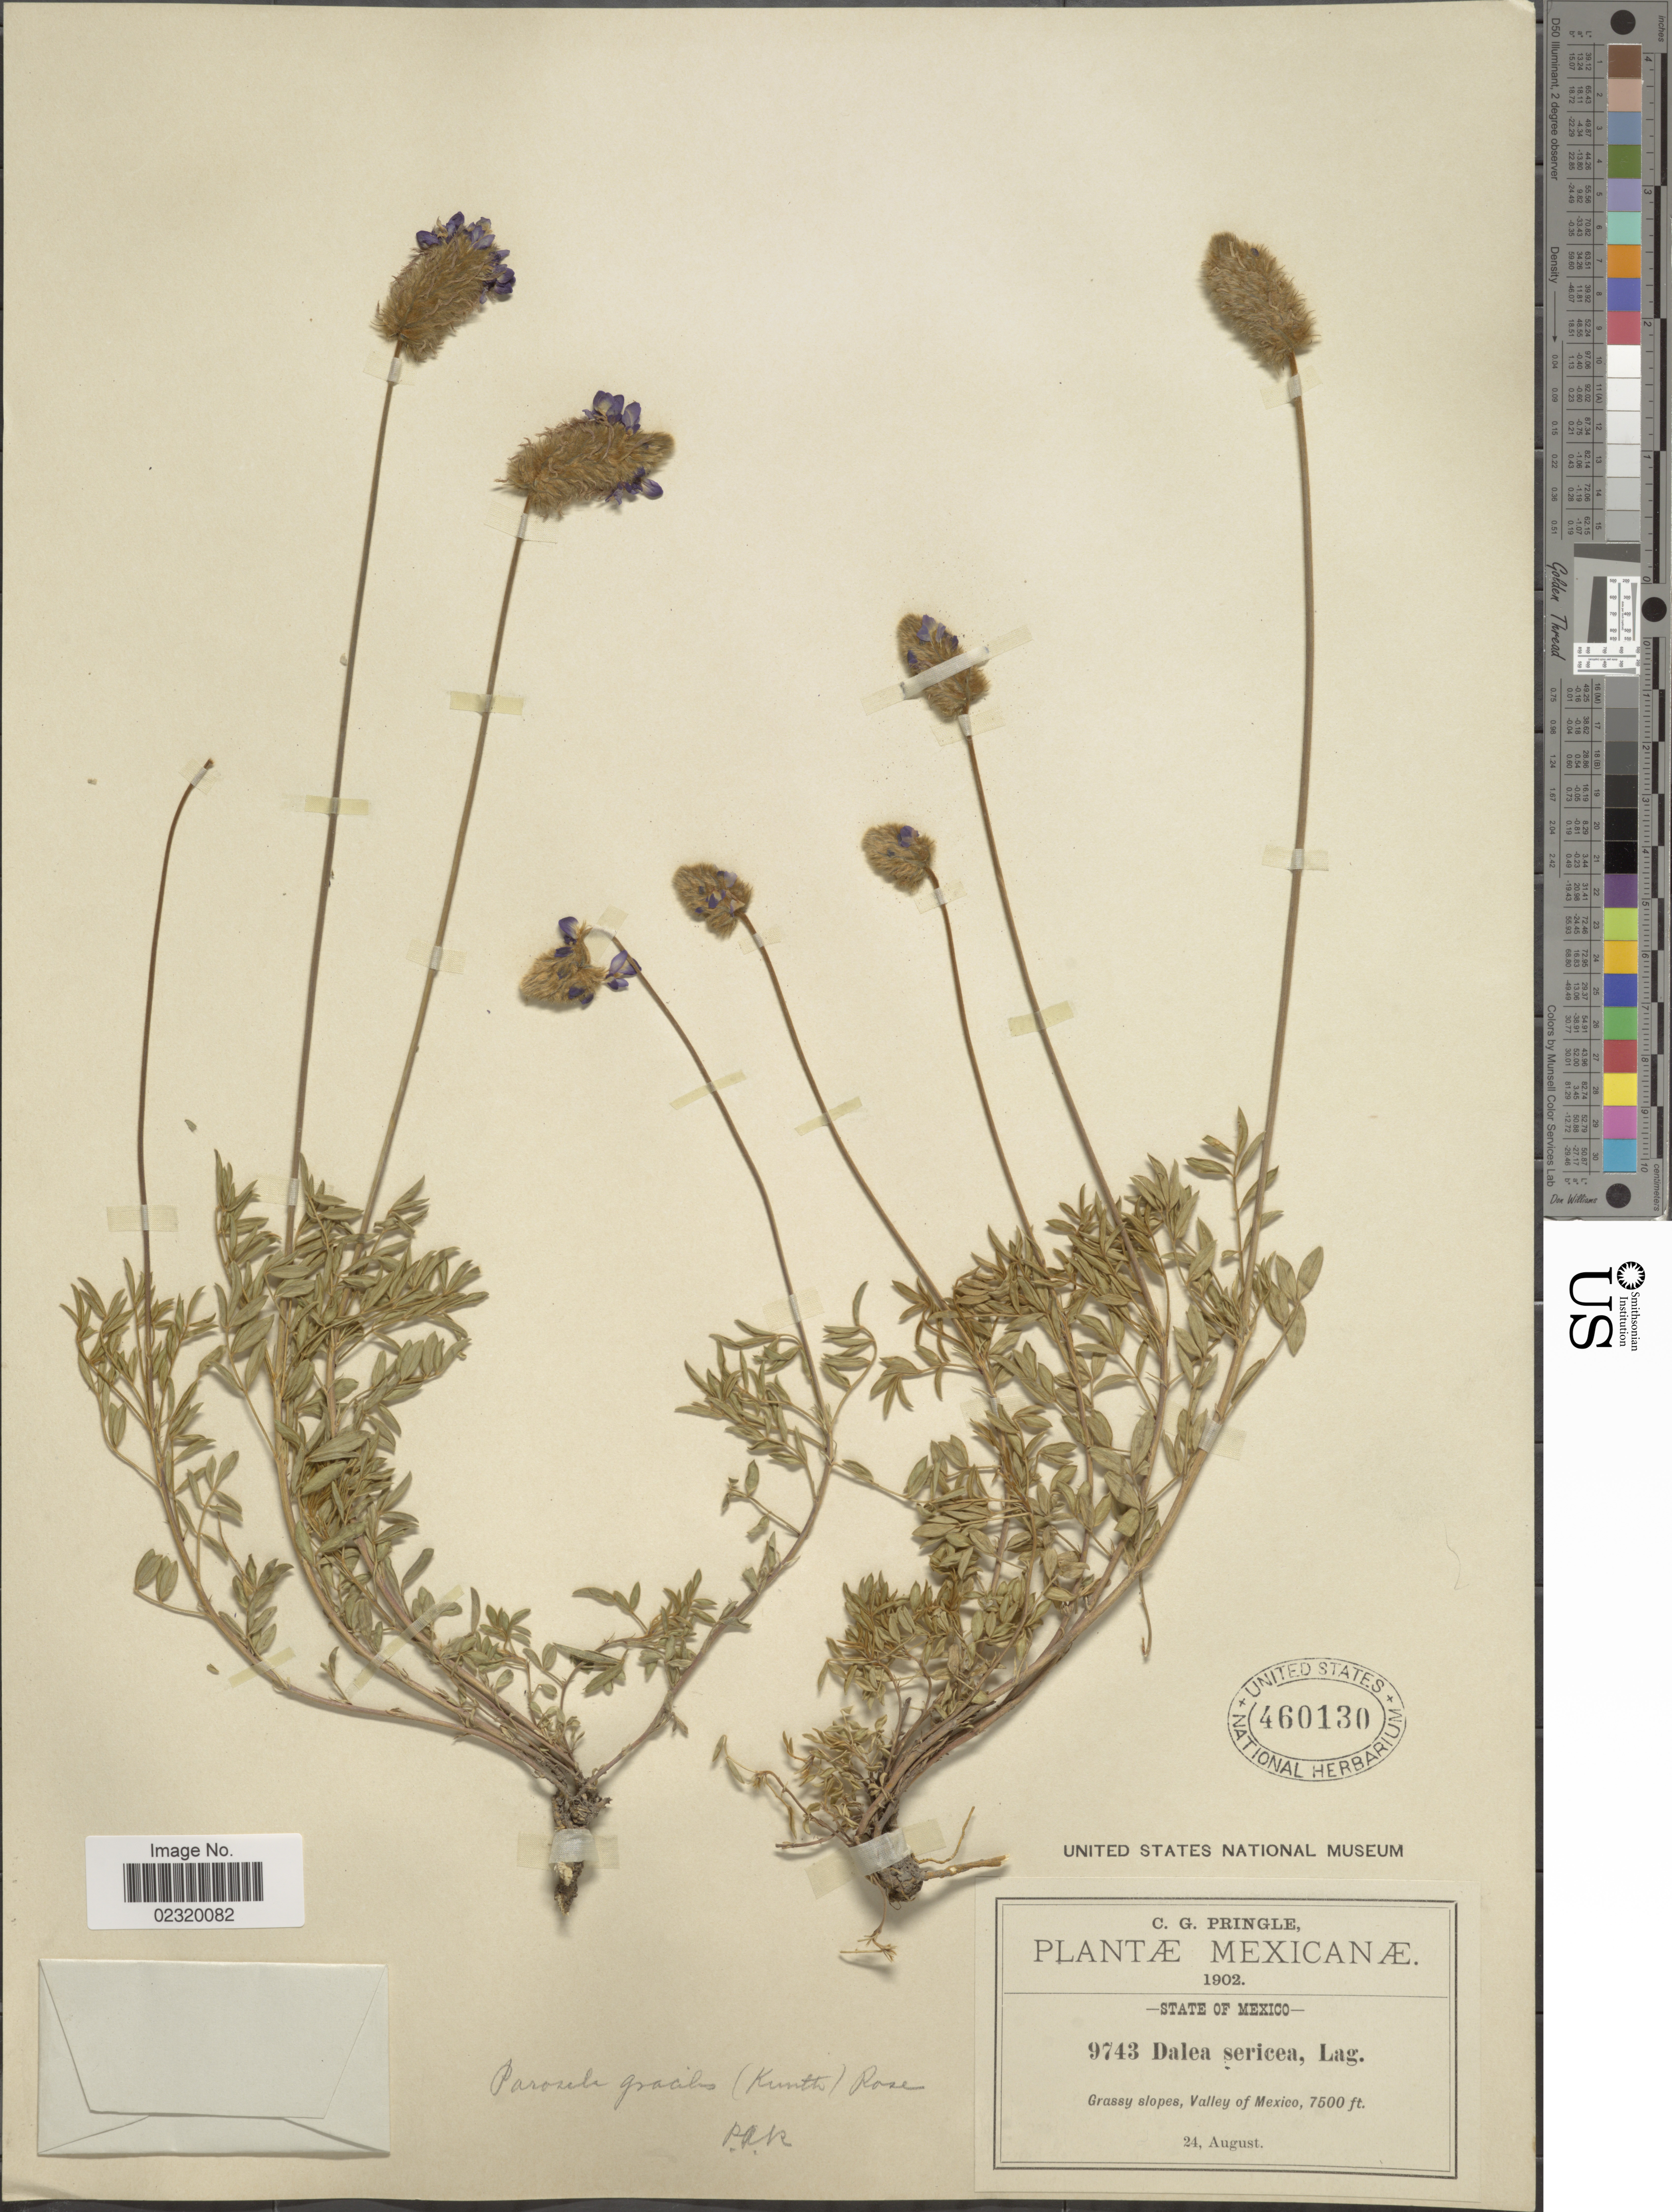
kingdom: Plantae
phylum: Tracheophyta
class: Magnoliopsida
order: Fabales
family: Fabaceae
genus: Dalea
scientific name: Dalea sericea var. sericea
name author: Lag.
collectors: C. G. Pringle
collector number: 9743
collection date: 1902-08-24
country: Mexico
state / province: México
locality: Valley of Mexico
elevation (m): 2286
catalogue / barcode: US 460130